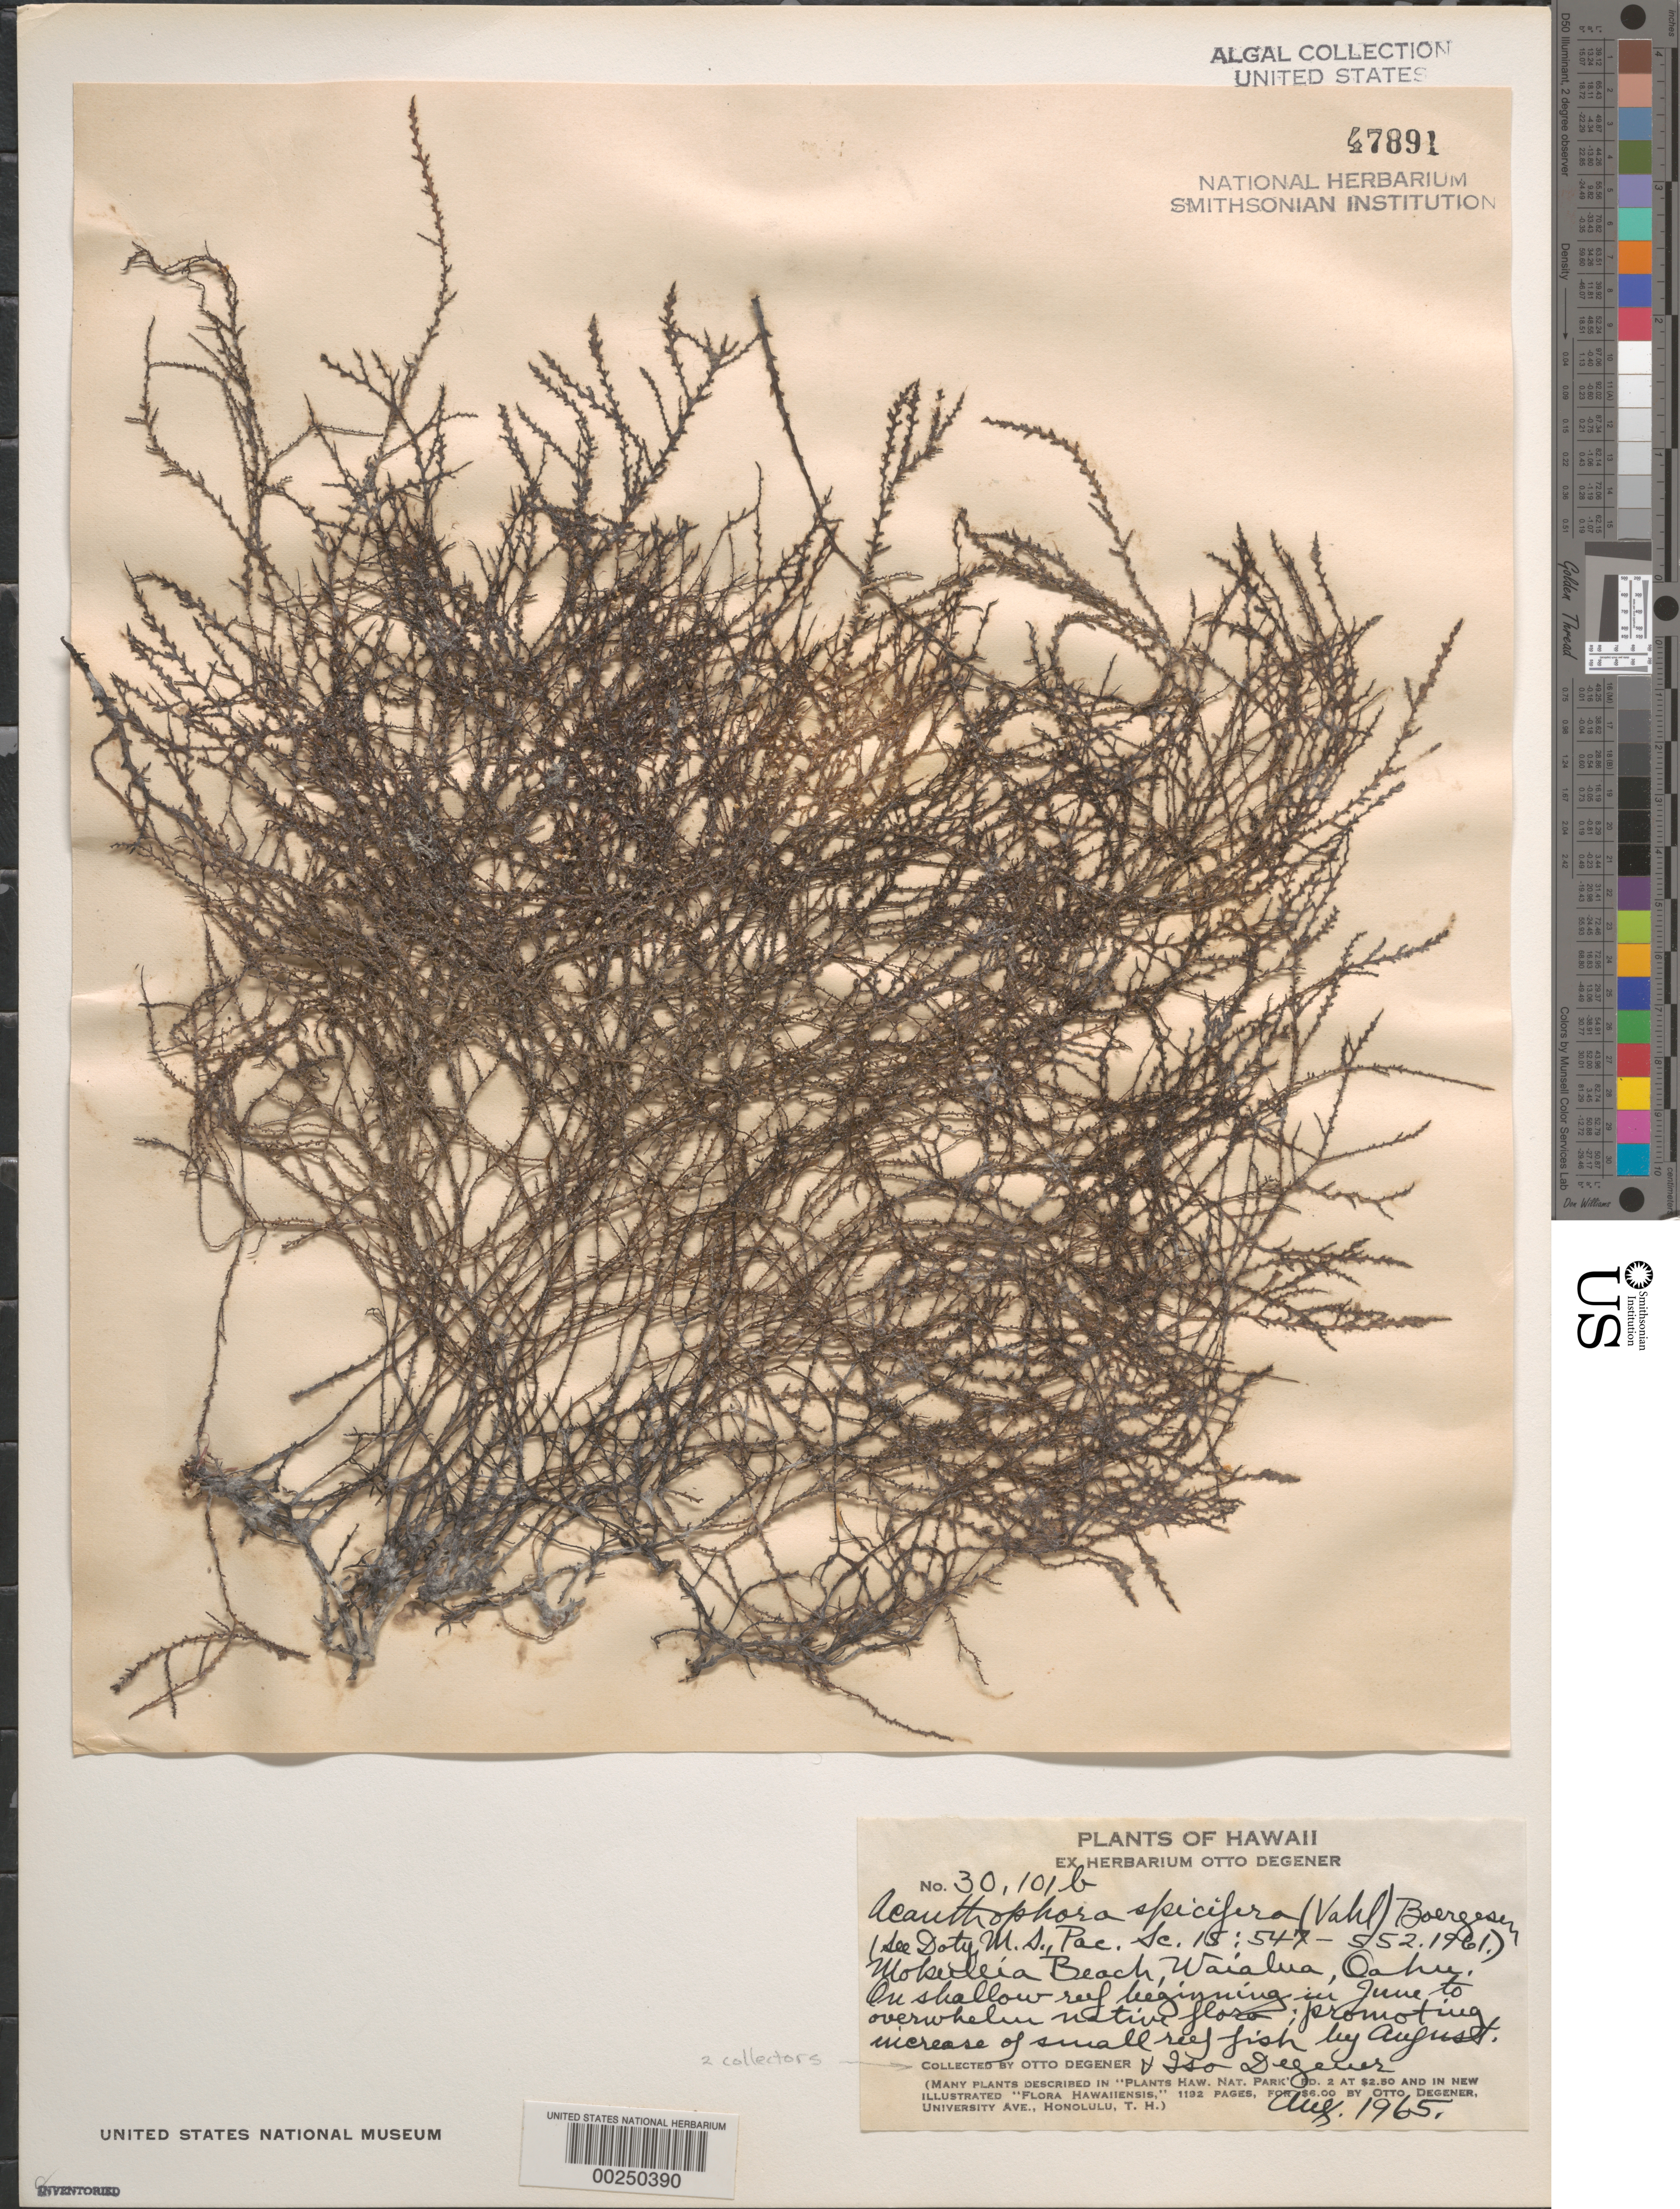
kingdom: Plantae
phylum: Rhodophyta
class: Florideophyceae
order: Ceramiales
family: Rhodomelaceae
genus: Acanthophora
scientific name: Acanthophora spicifera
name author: (Vahl) Børgesen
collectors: O. Degener & I. Degener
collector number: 30101b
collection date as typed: Aug 1965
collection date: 1965-08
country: United States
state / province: Hawaii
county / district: Honolulu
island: Oahu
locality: Mokuleia Beach, Waialua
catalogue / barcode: US 47891